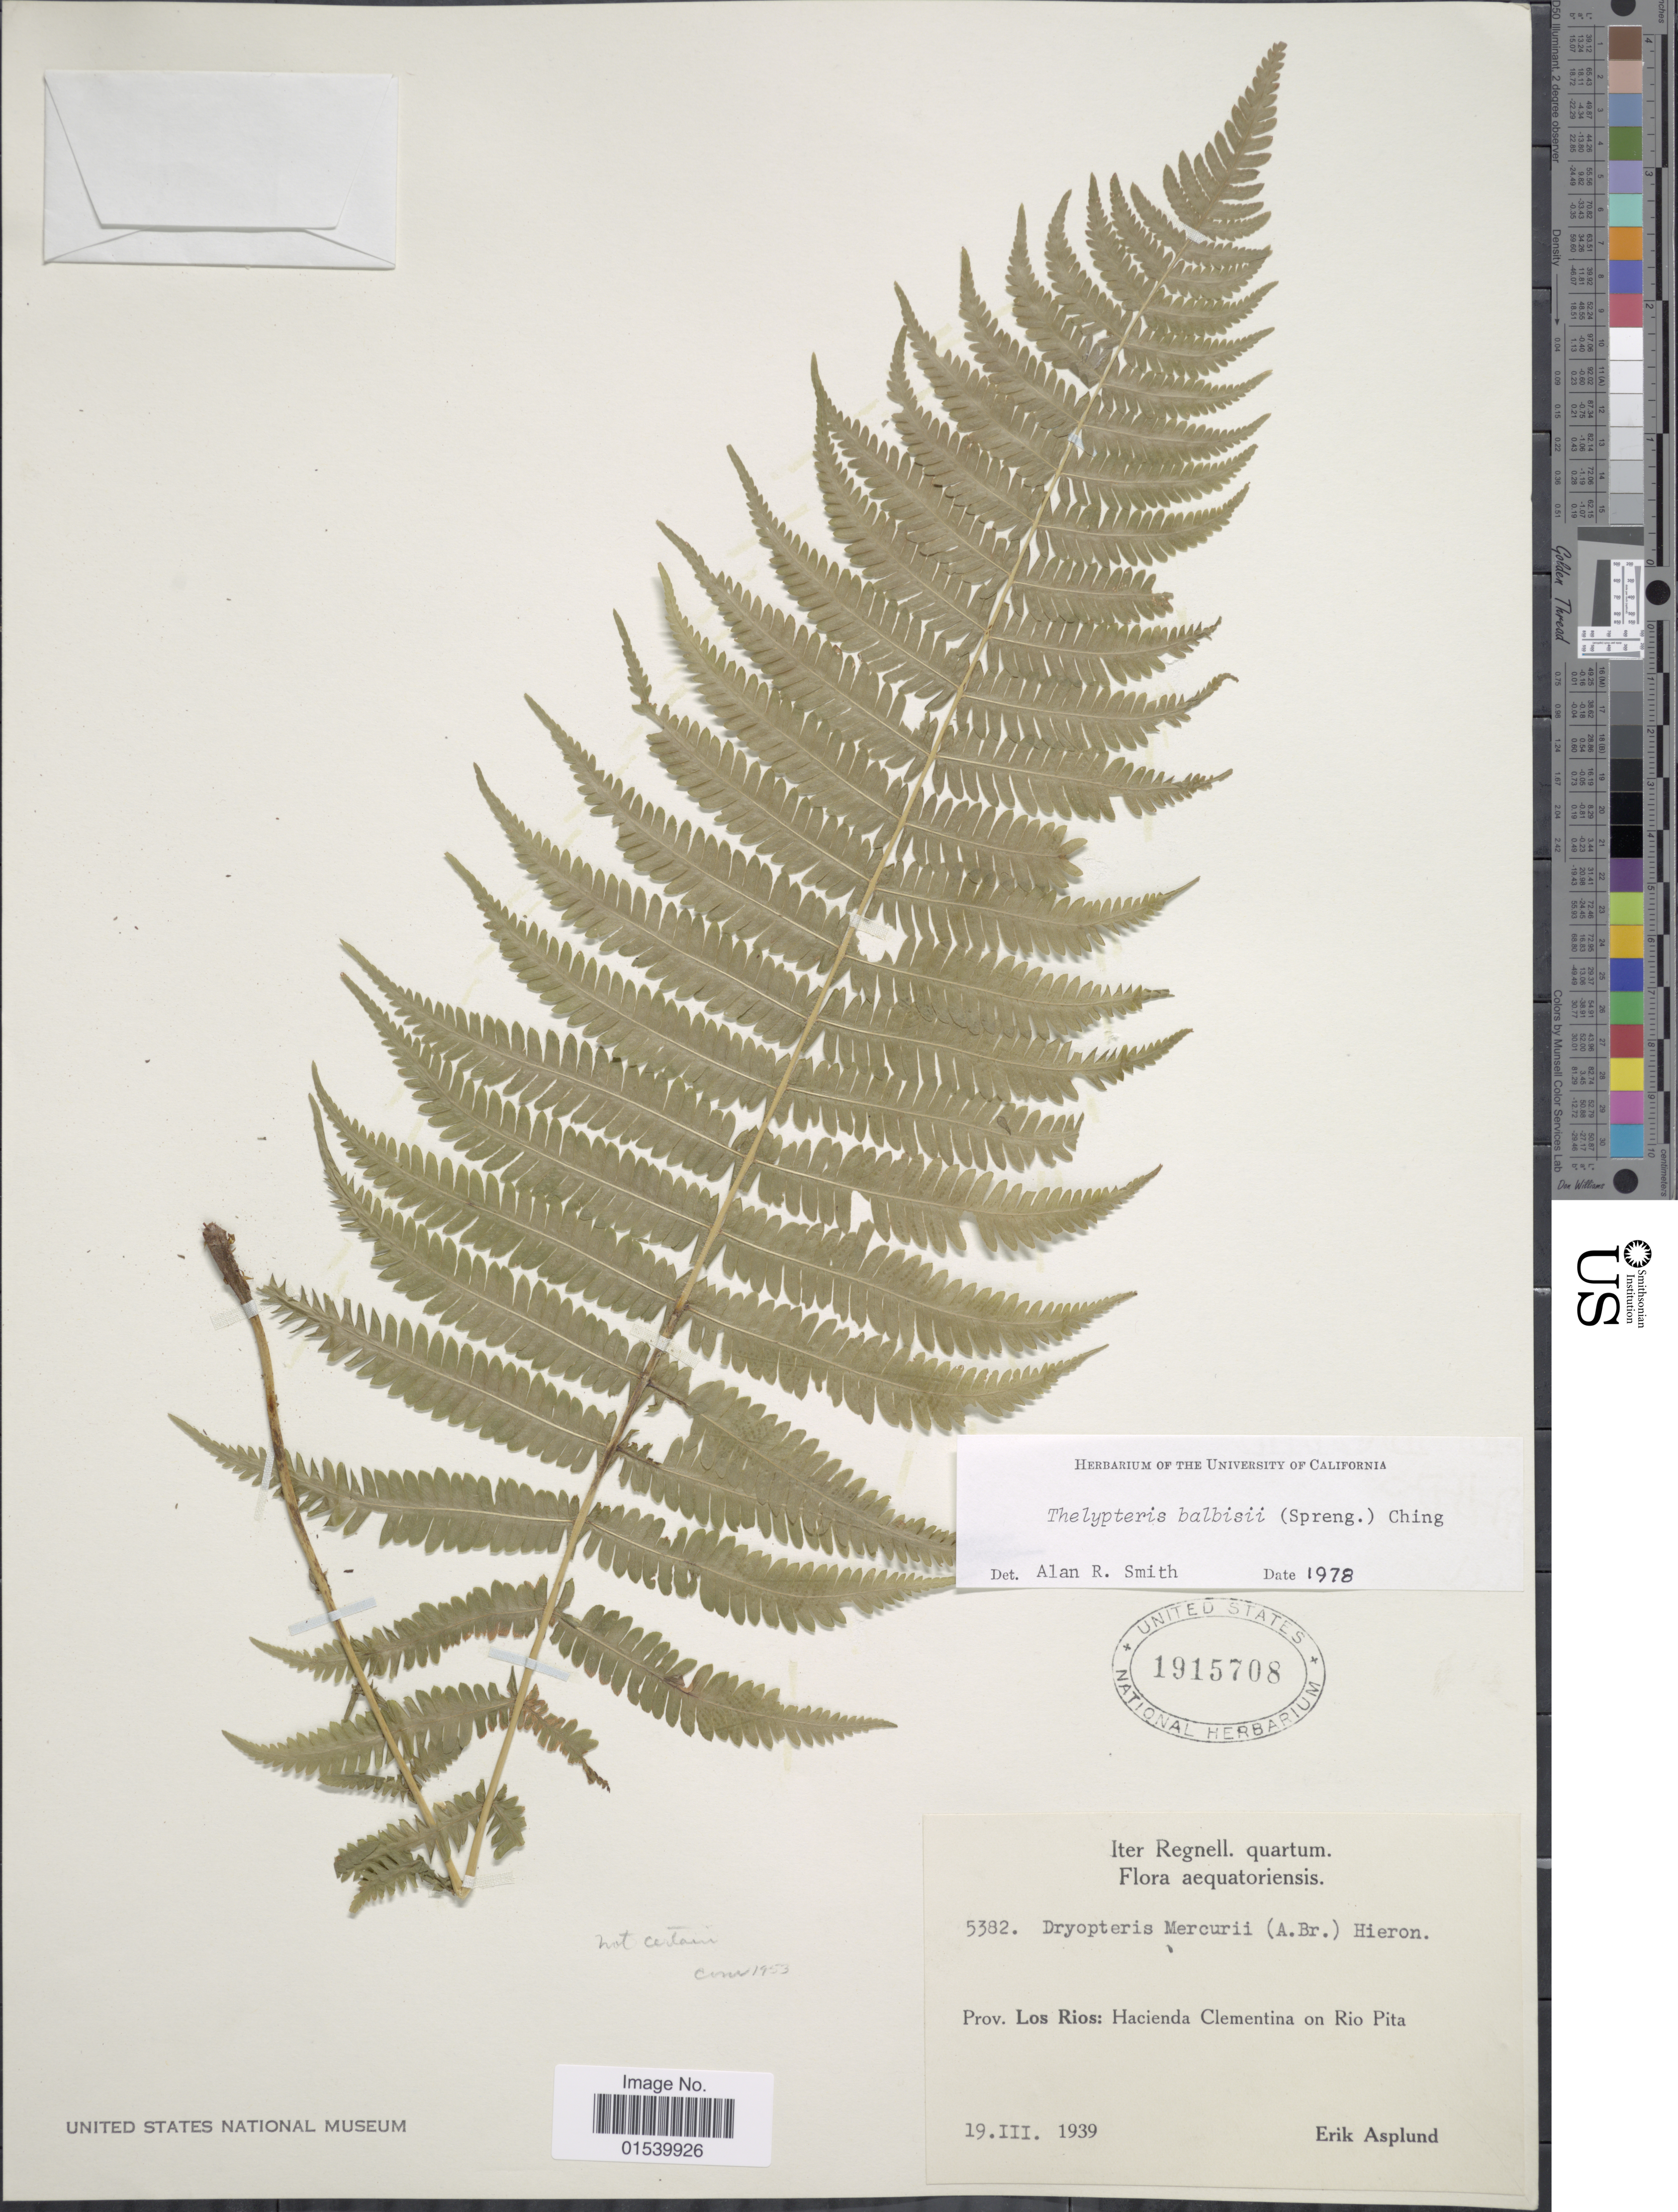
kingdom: Plantae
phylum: Tracheophyta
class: Polypodiopsida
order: Polypodiales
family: Thelypteridaceae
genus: Amauropelta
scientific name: Amauropelta balbisii (Spreng.) comb. nov., ined. 2015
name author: (Spreng.)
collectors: E. Asplund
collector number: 5382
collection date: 1939-03-19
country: Ecuador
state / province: Los Ríos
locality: Hacienda Clementina on Rio Pita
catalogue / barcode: US 1915708